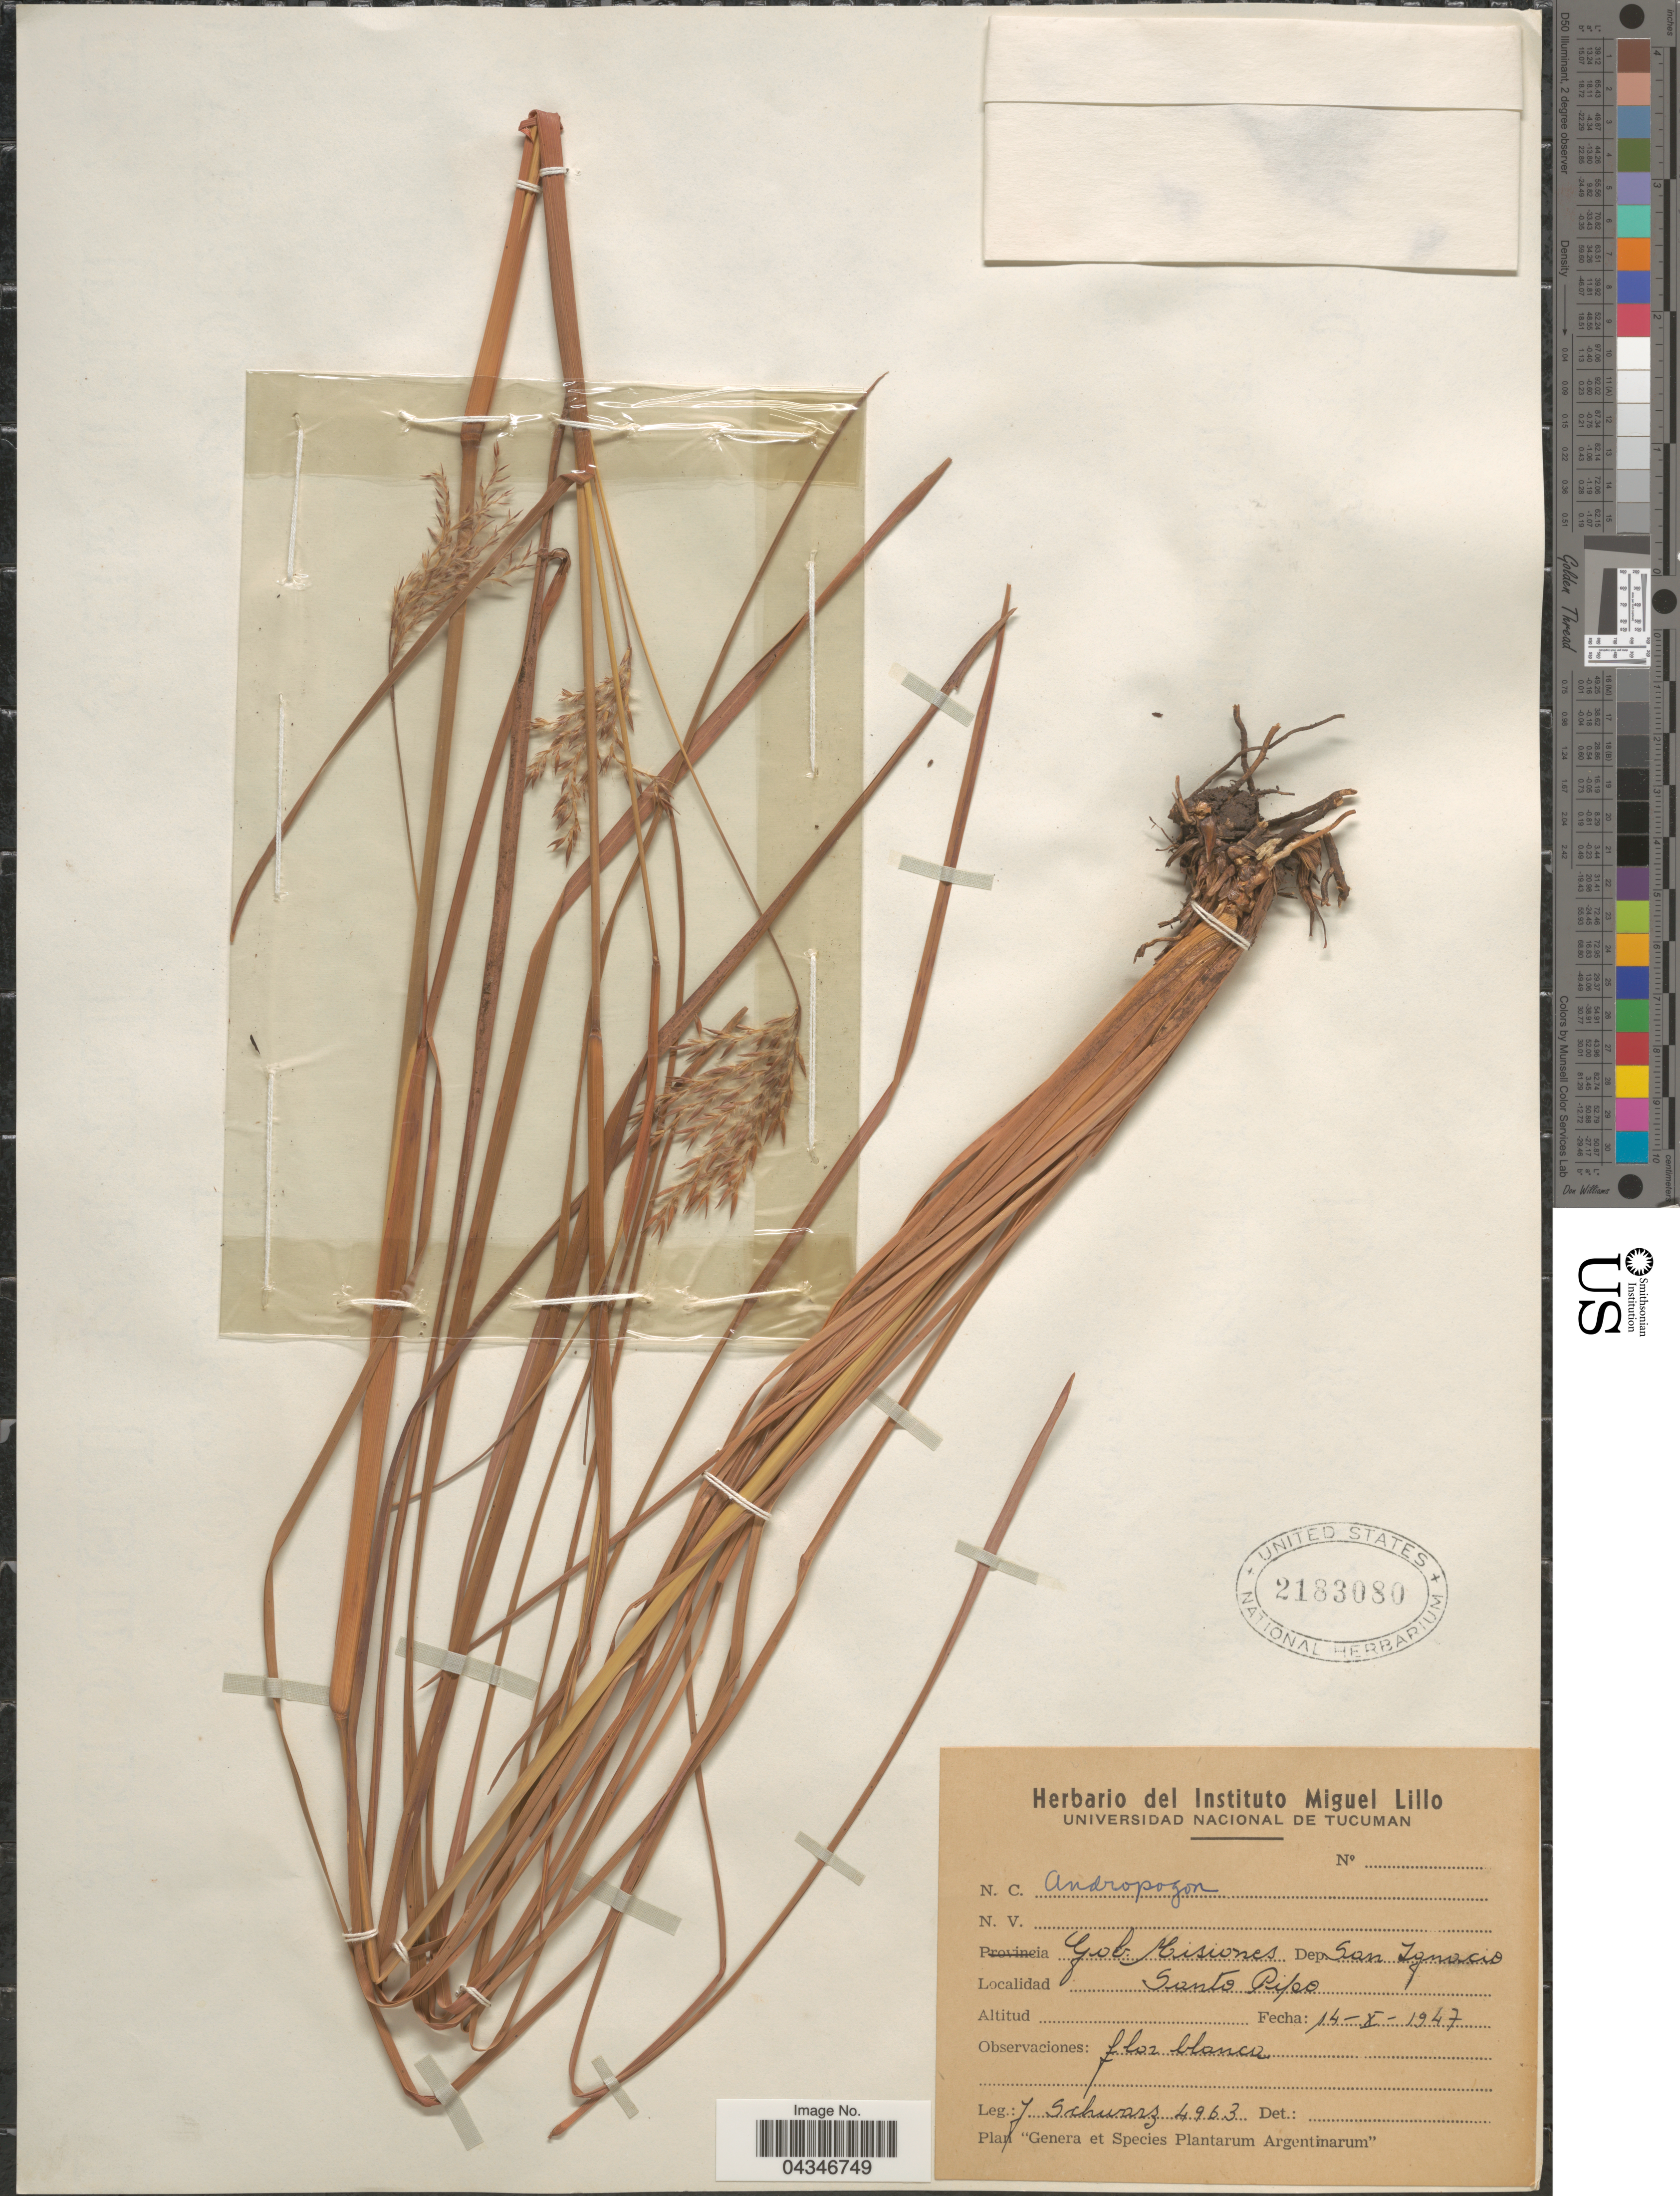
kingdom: Plantae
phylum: Tracheophyta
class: Liliopsida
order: Poales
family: Poaceae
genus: Andropogon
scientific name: Andropogon sp.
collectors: J. Schwarz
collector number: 4963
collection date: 1947-10-14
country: Argentina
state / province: Misiones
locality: Gob. Misiones. Dep. San Ignacio. Santo Pipo.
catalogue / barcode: US 2183080